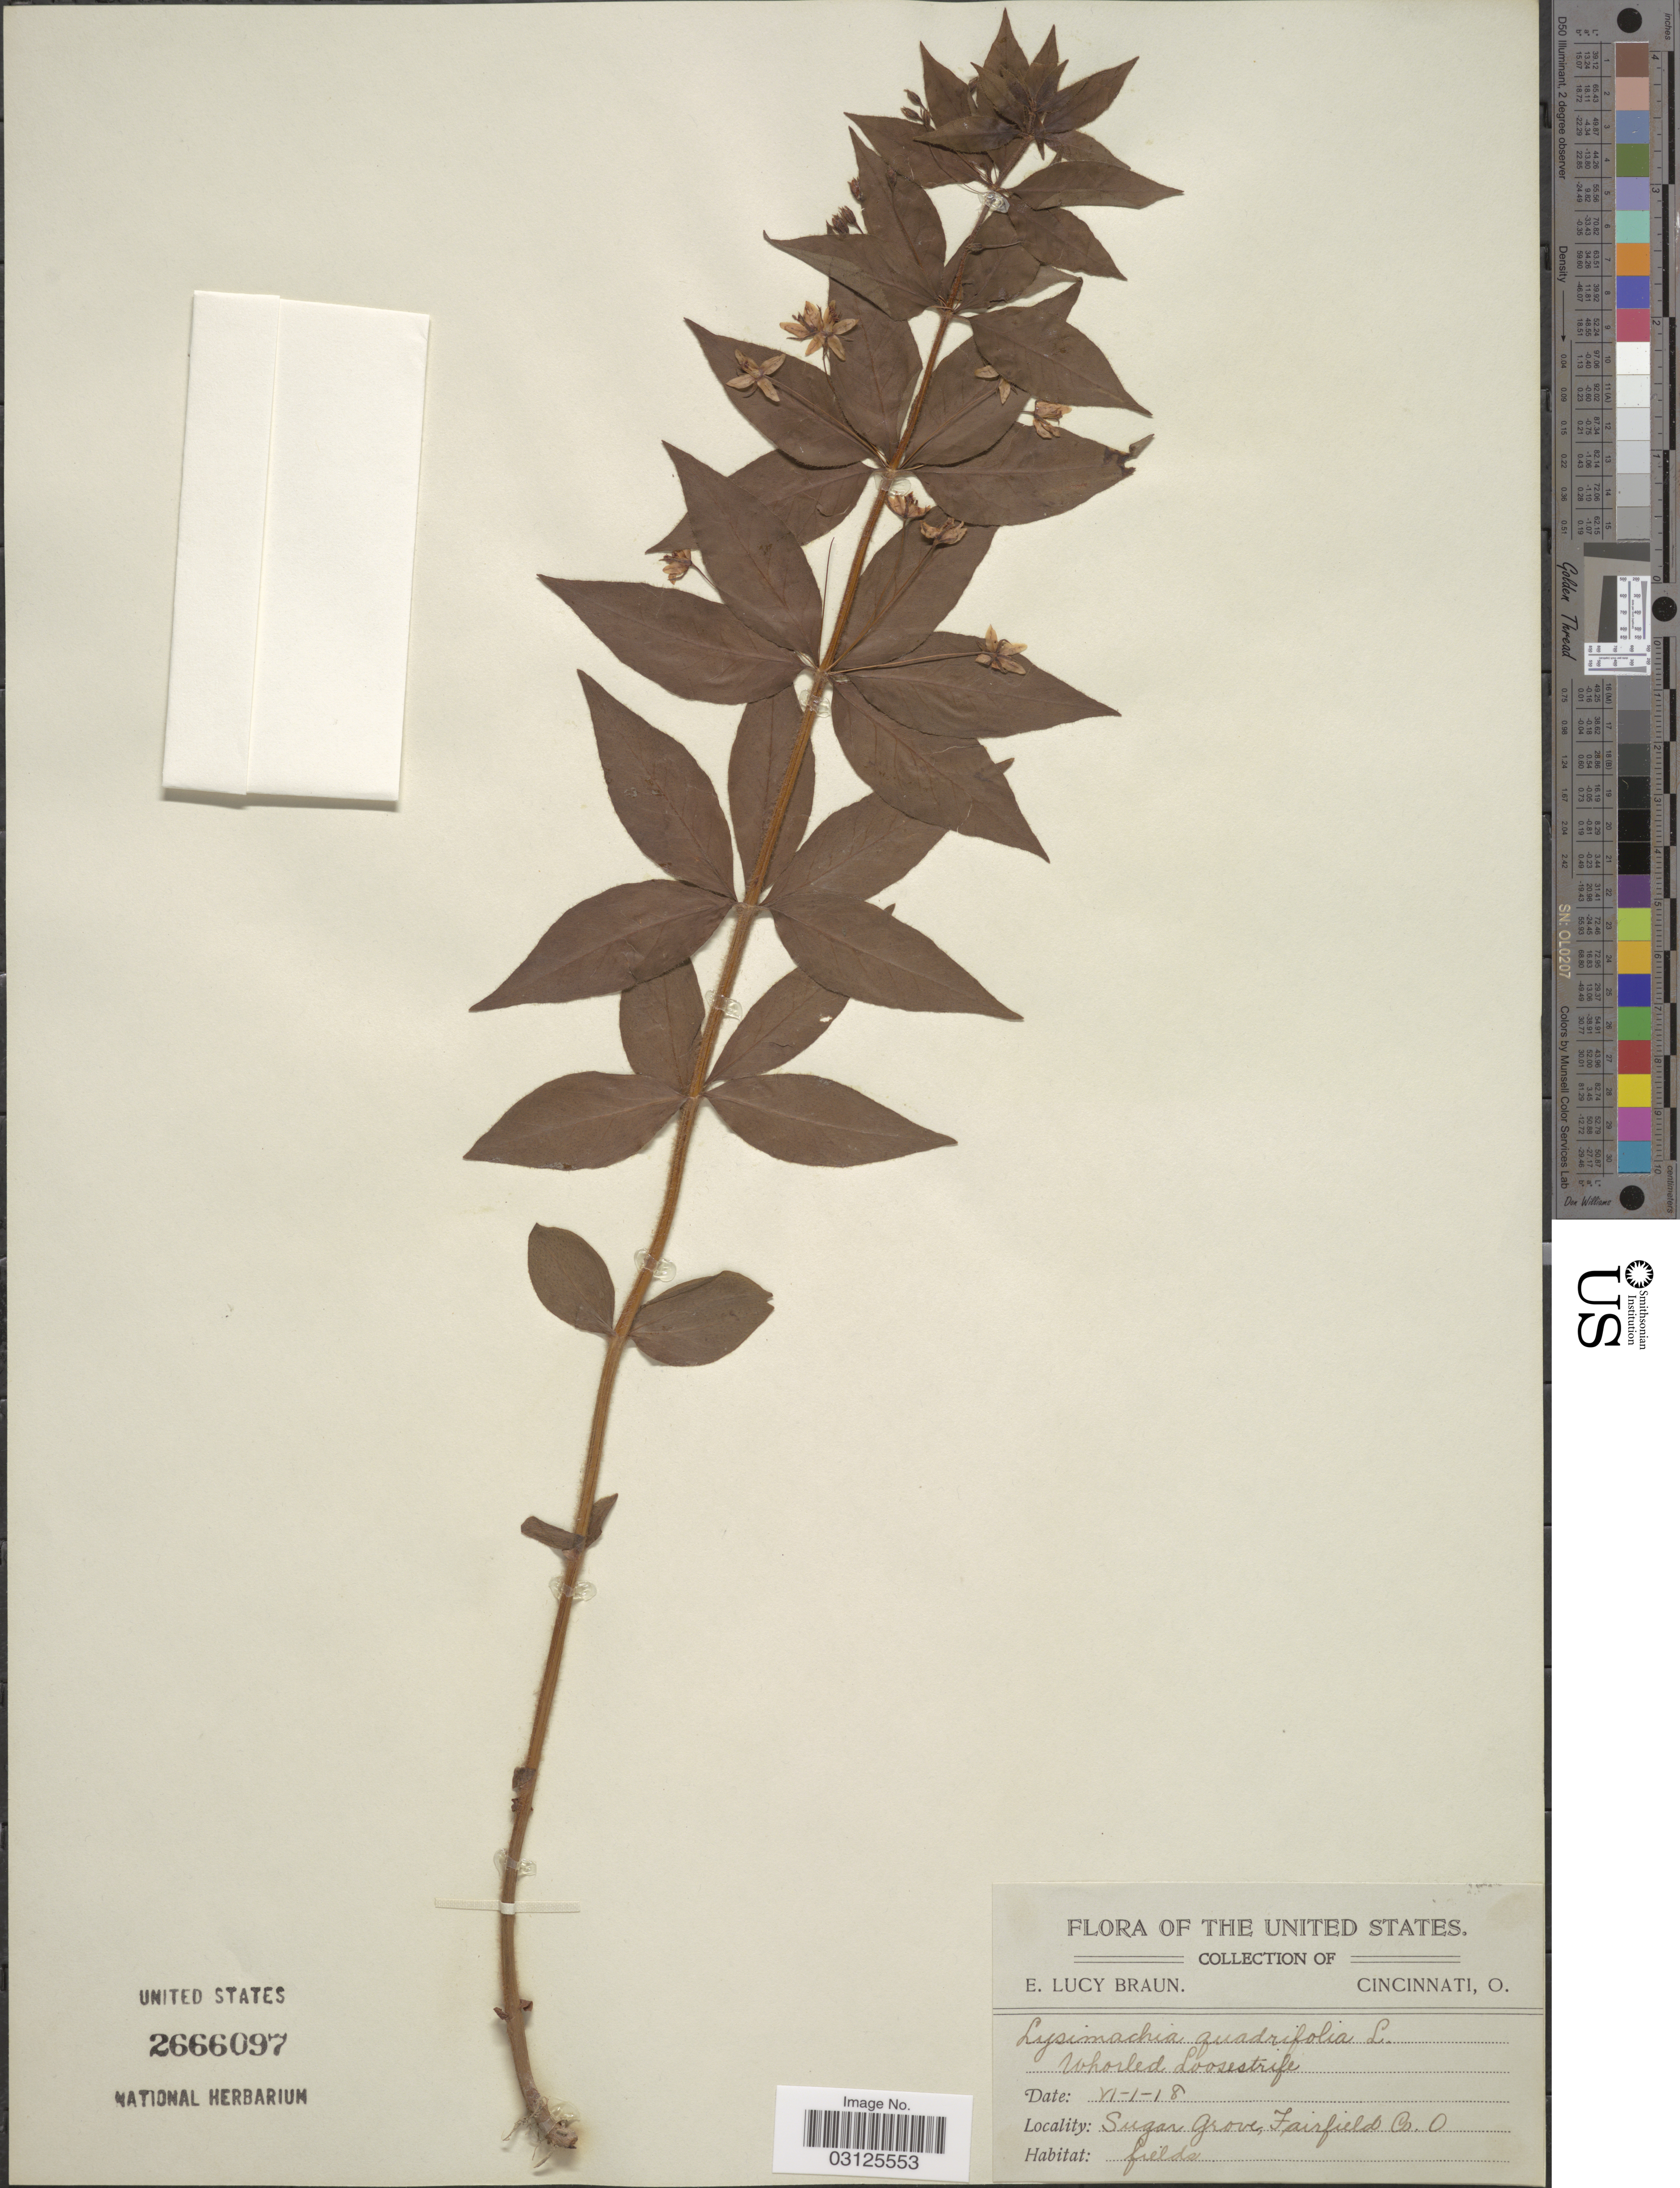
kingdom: Plantae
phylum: Tracheophyta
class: Magnoliopsida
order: Ericales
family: Primulaceae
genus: Lysimachia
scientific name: Lysimachia quadrifolia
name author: L.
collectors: E. L. Braun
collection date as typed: Transcribed d/m/y: 1/6/18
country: United States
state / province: Ohio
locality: Sugar Grove, Fairfield Co.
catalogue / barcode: US 2666097